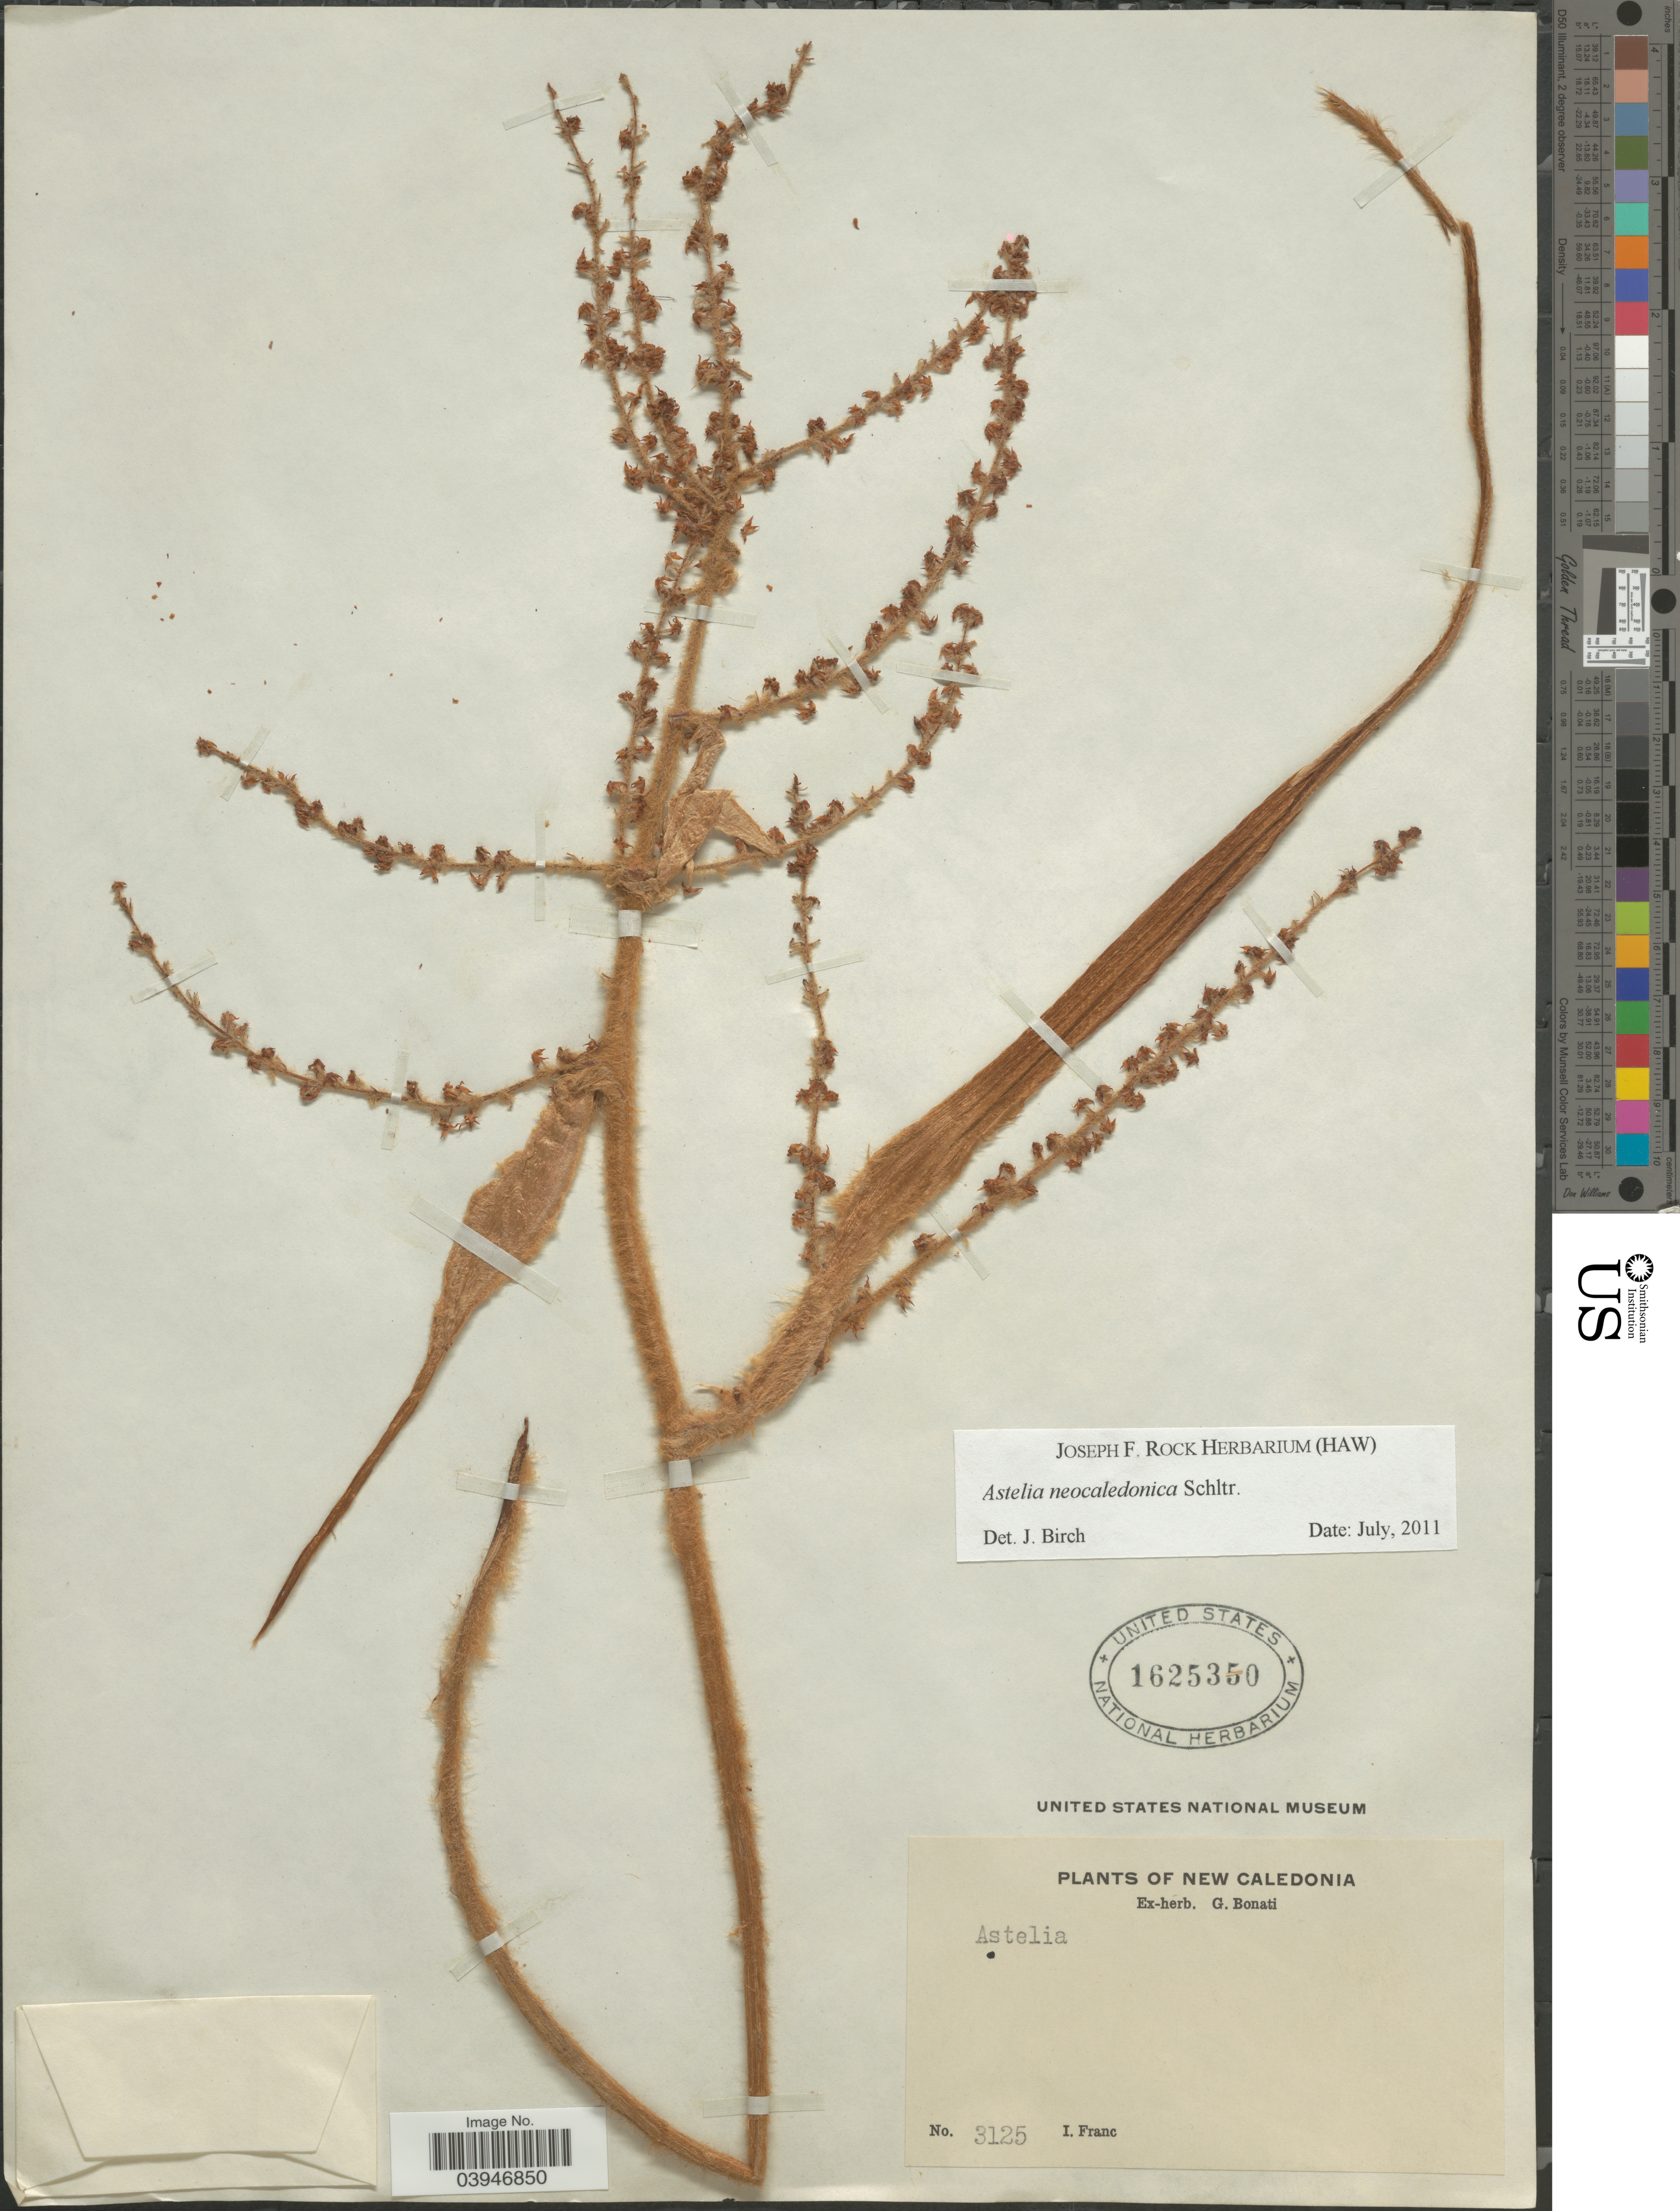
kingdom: Plantae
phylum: Tracheophyta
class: Liliopsida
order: Asparagales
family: Asteliaceae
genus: Astelia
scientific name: Astelia neocaledonica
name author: Schltr.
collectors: I. Franc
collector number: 3125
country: New Caledonia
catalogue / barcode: US 1625350